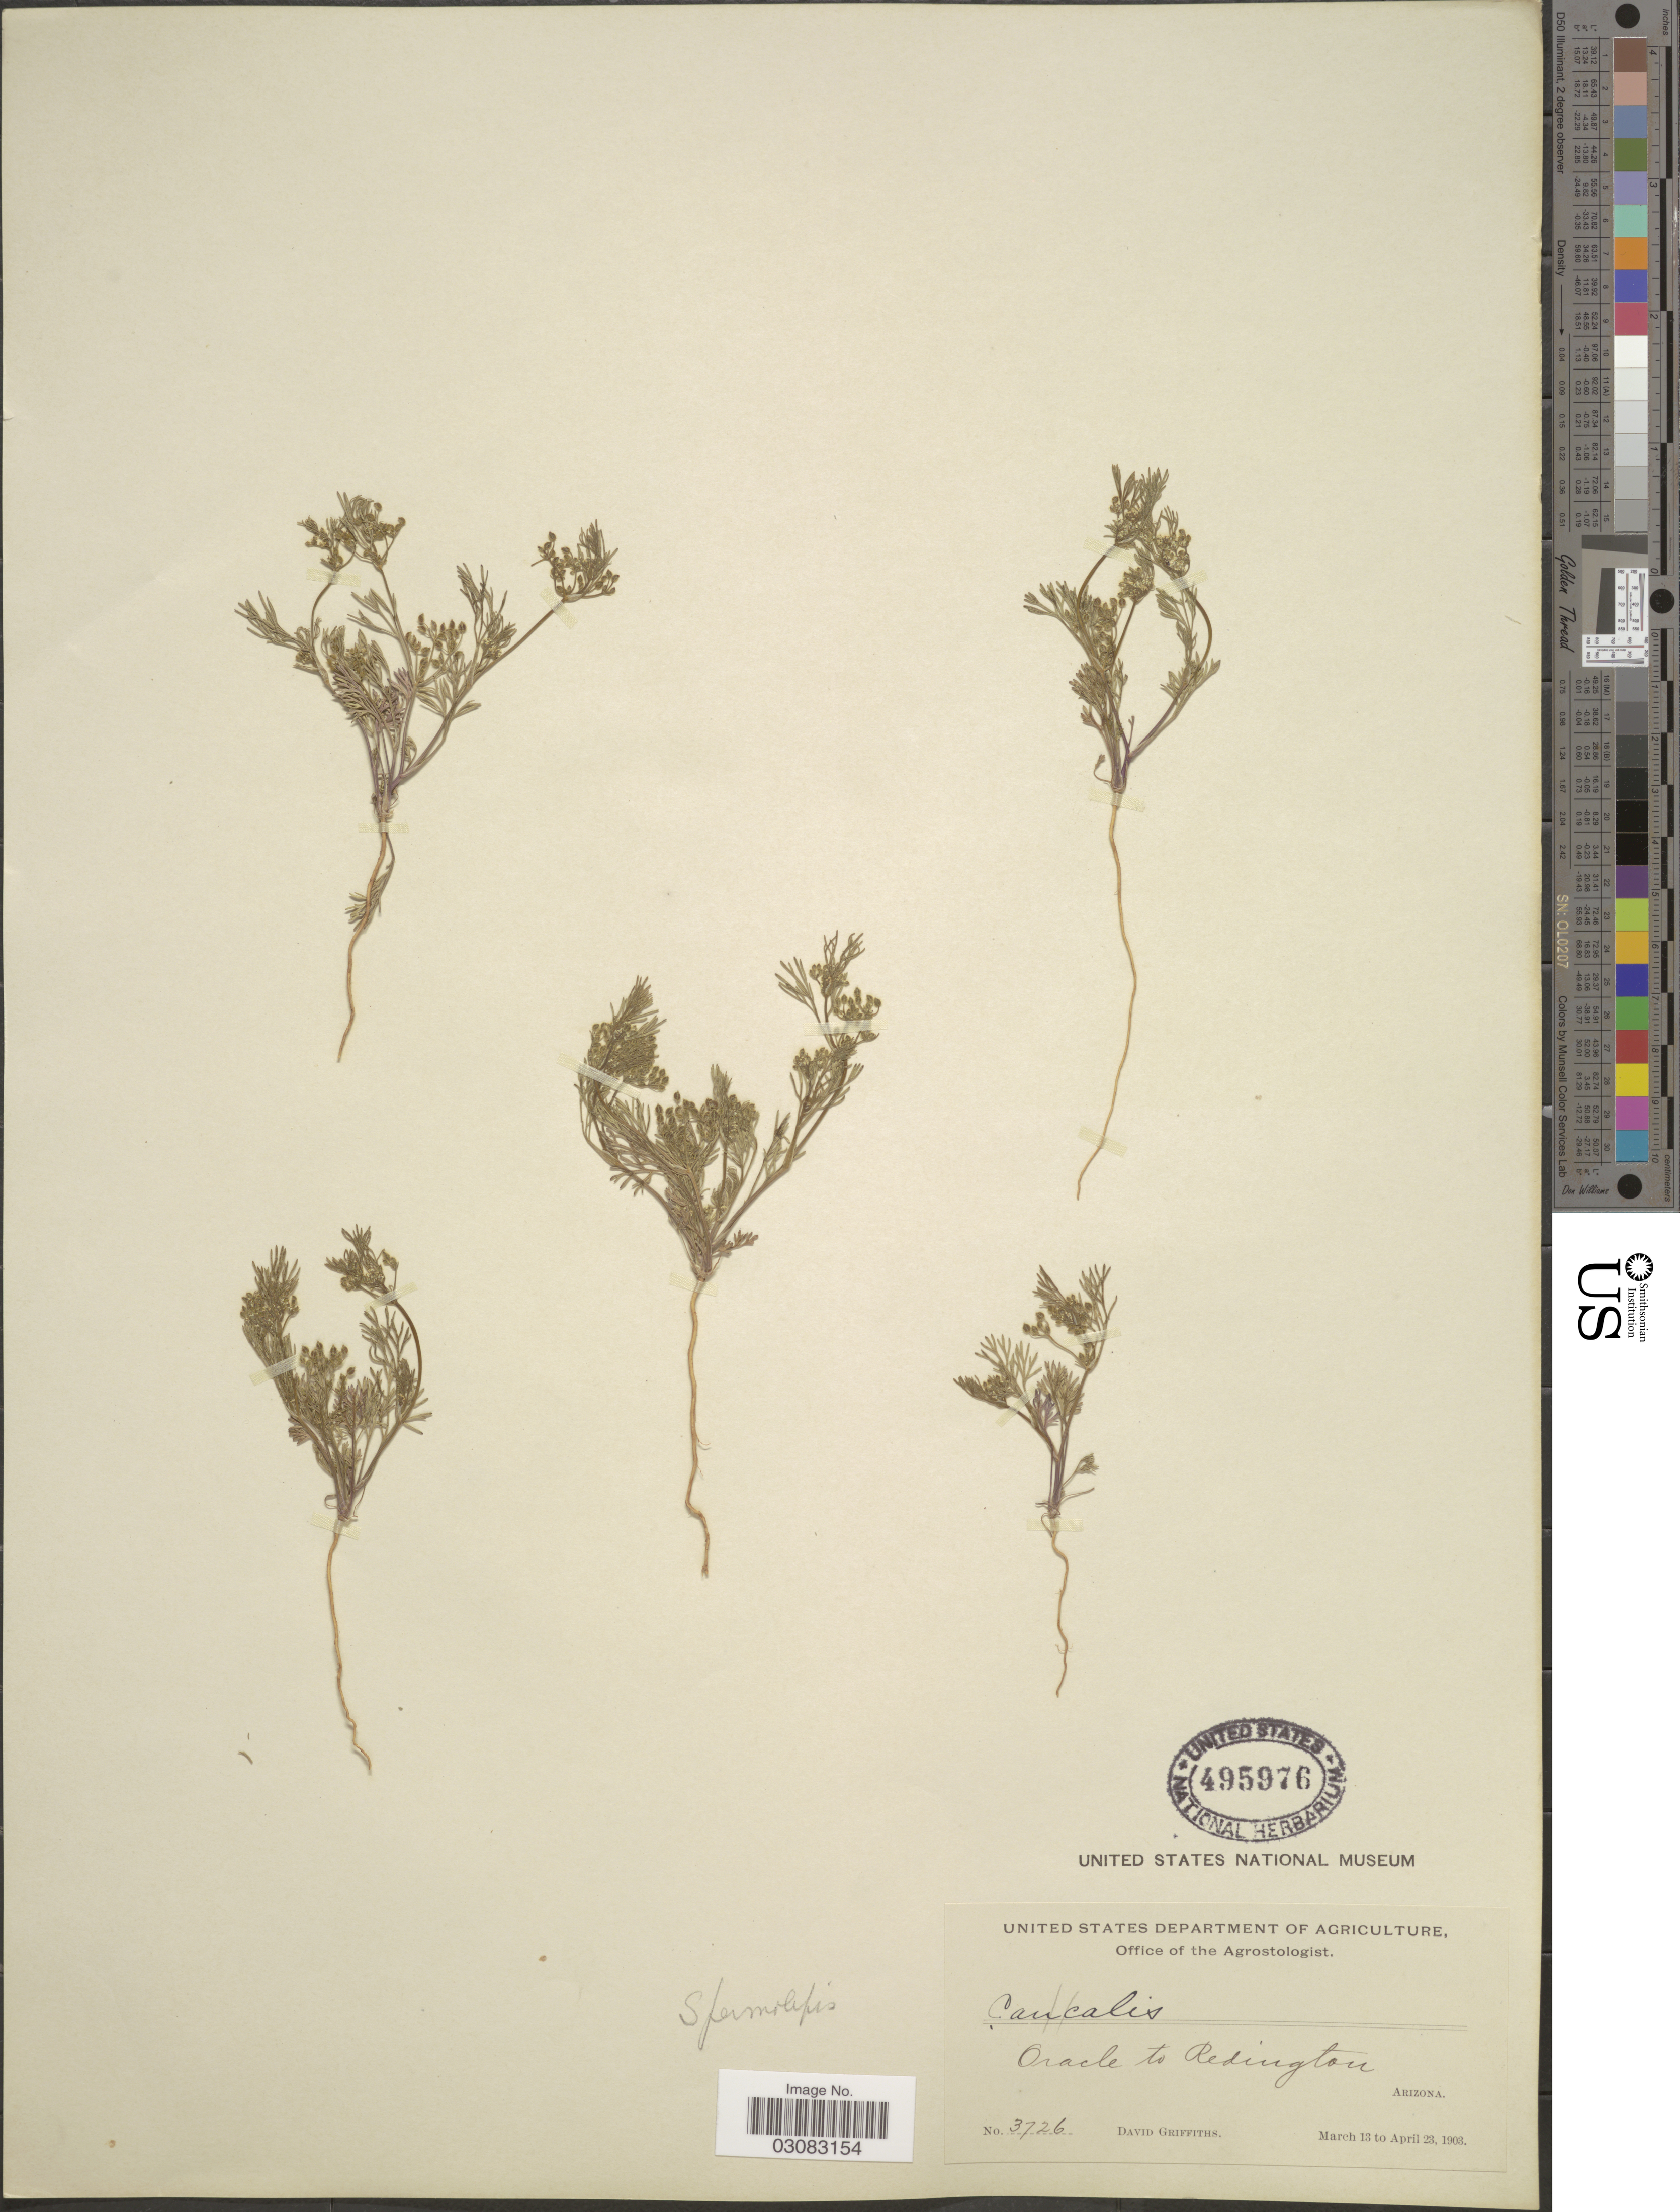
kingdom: Plantae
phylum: Tracheophyta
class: Magnoliopsida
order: Apiales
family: Apiaceae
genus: Spermolepis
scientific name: Spermolepis echinata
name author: (Nutt. ex DC.) A. Heller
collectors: D. Griffiths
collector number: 3726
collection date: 1903-03-13/1903-04-23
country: United States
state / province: Arizona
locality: Oracle to Redington.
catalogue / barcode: US 495976